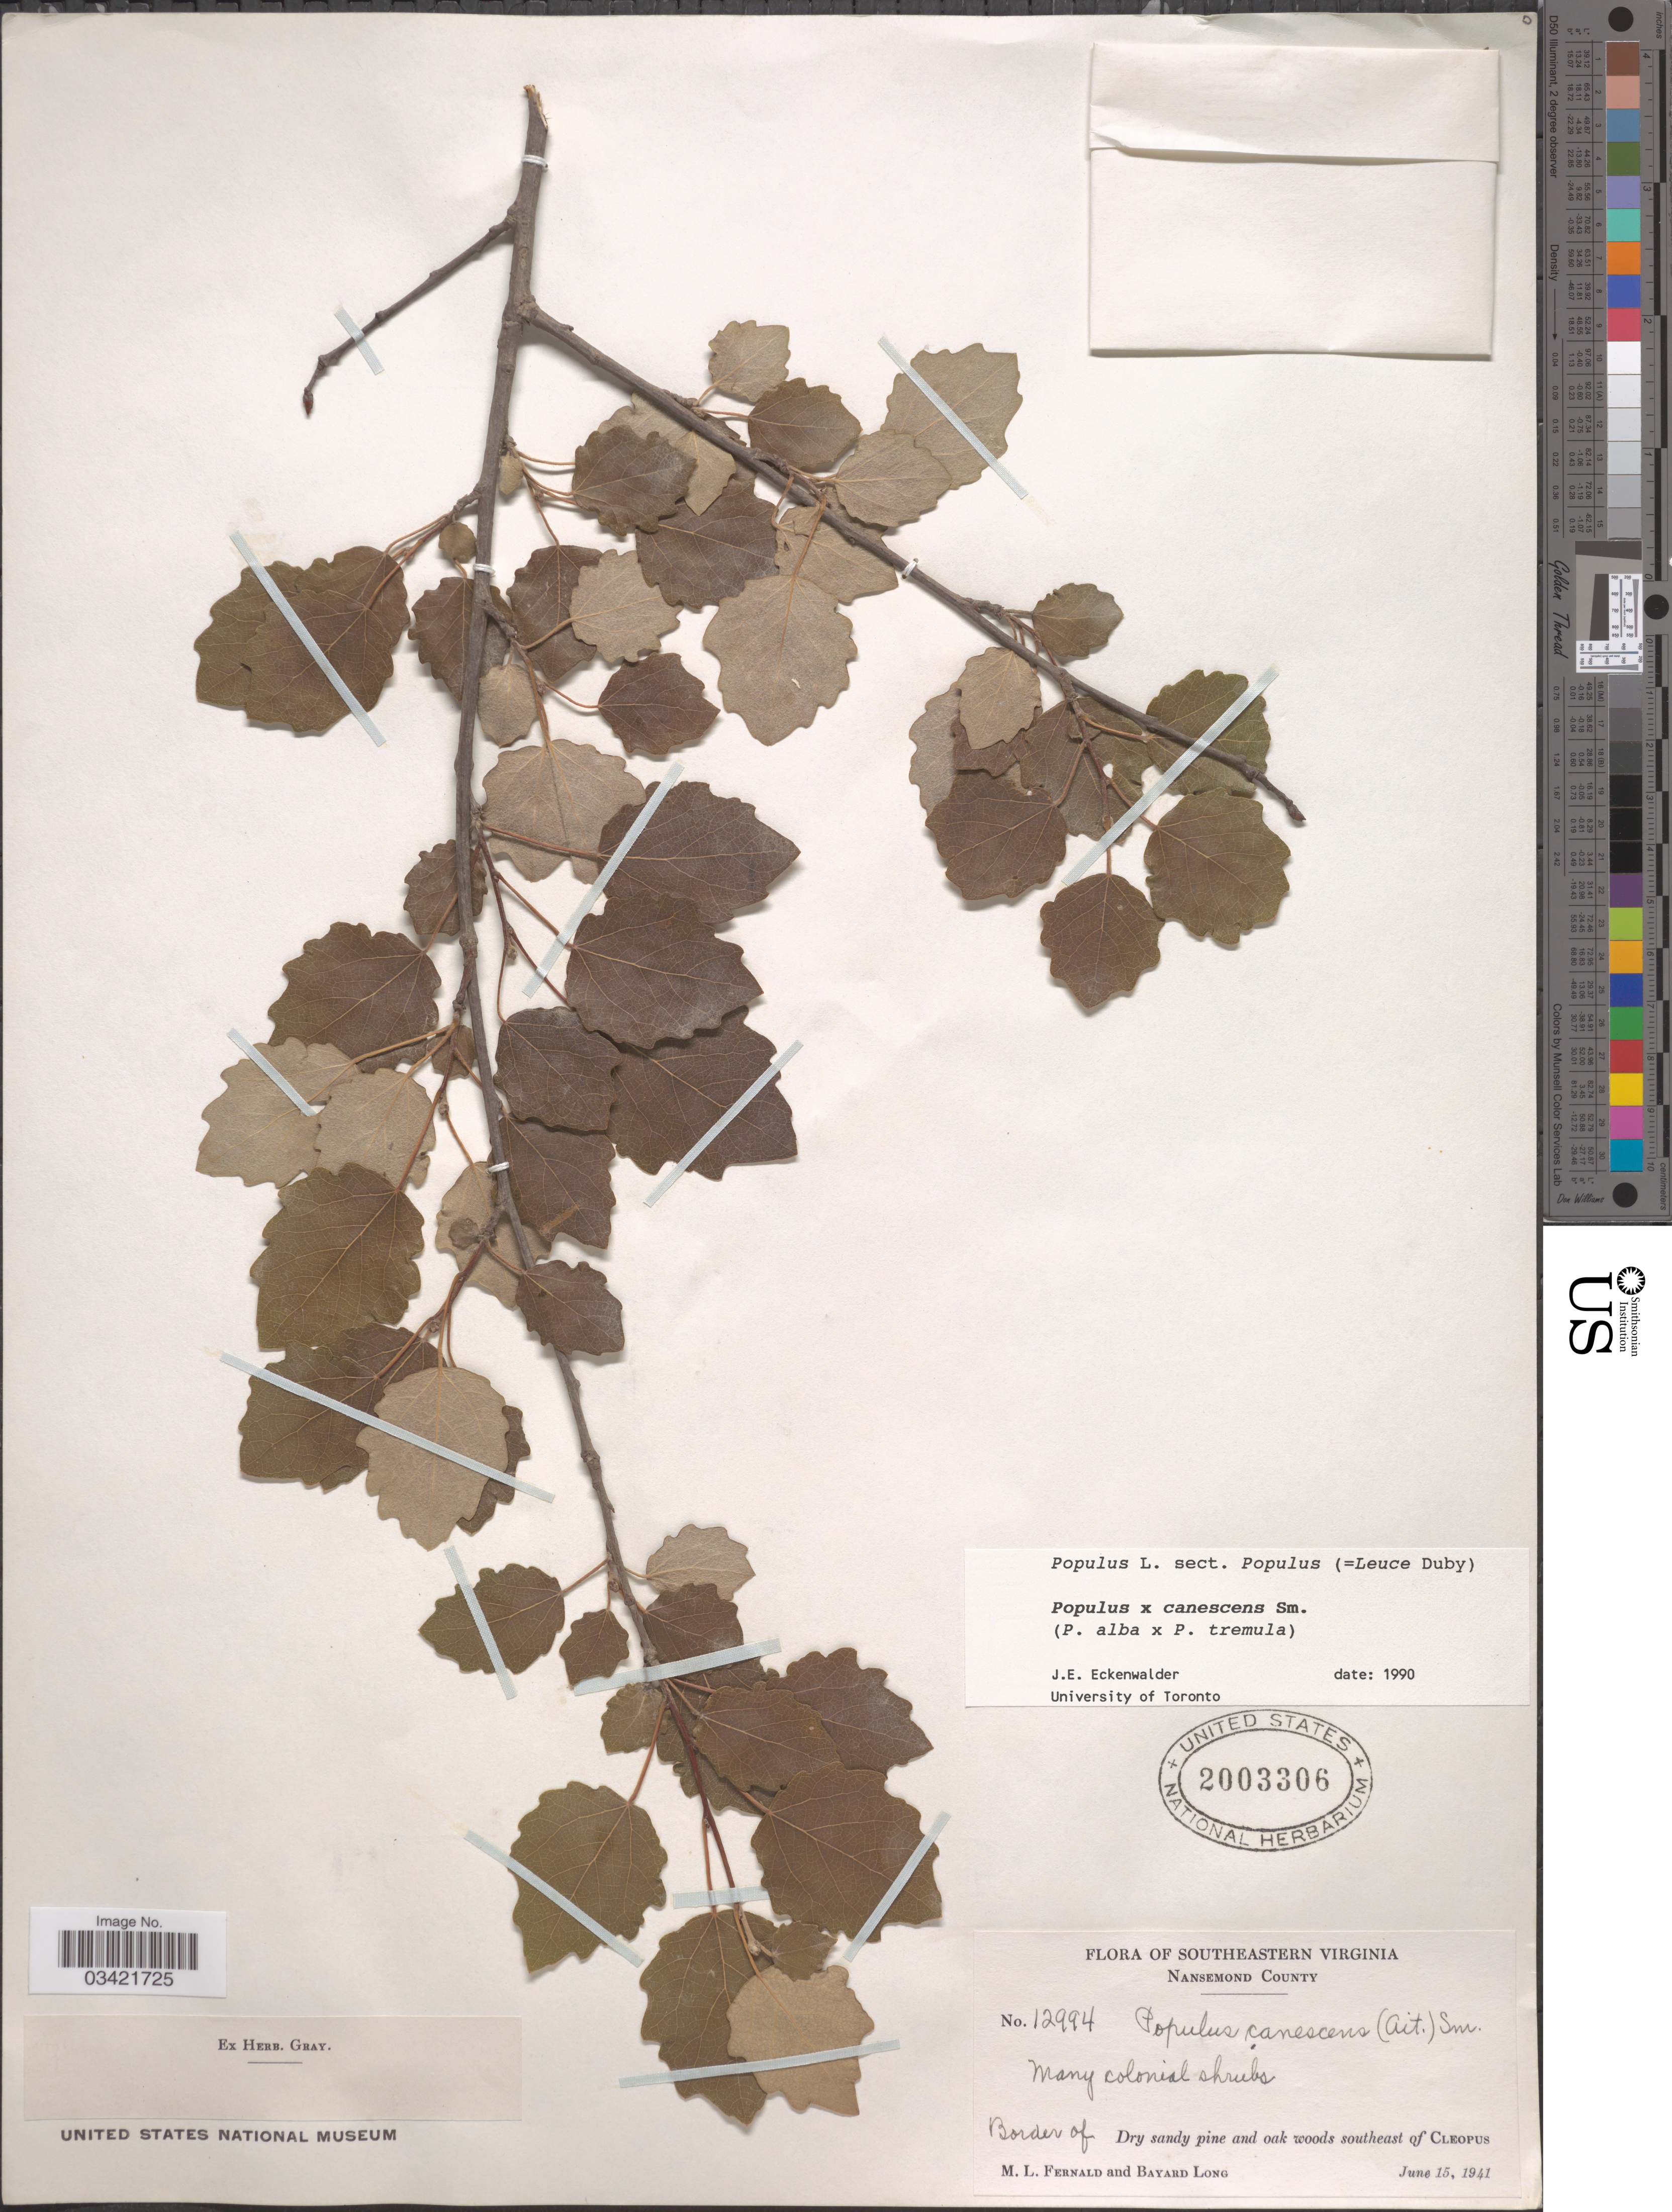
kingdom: Plantae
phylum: Tracheophyta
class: Magnoliopsida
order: Malpighiales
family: Salicaceae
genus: Populus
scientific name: Populus x canescens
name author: (Aiton) Sm.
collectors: M. L. Fernald & B. Long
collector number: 12994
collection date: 1941-06-15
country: United States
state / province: Virginia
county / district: City of Suffolk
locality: Southeastern Virginia. Nansemond County. Border of dry sandy pine and oak woods southeast of Cleopus.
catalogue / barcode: US 2003306